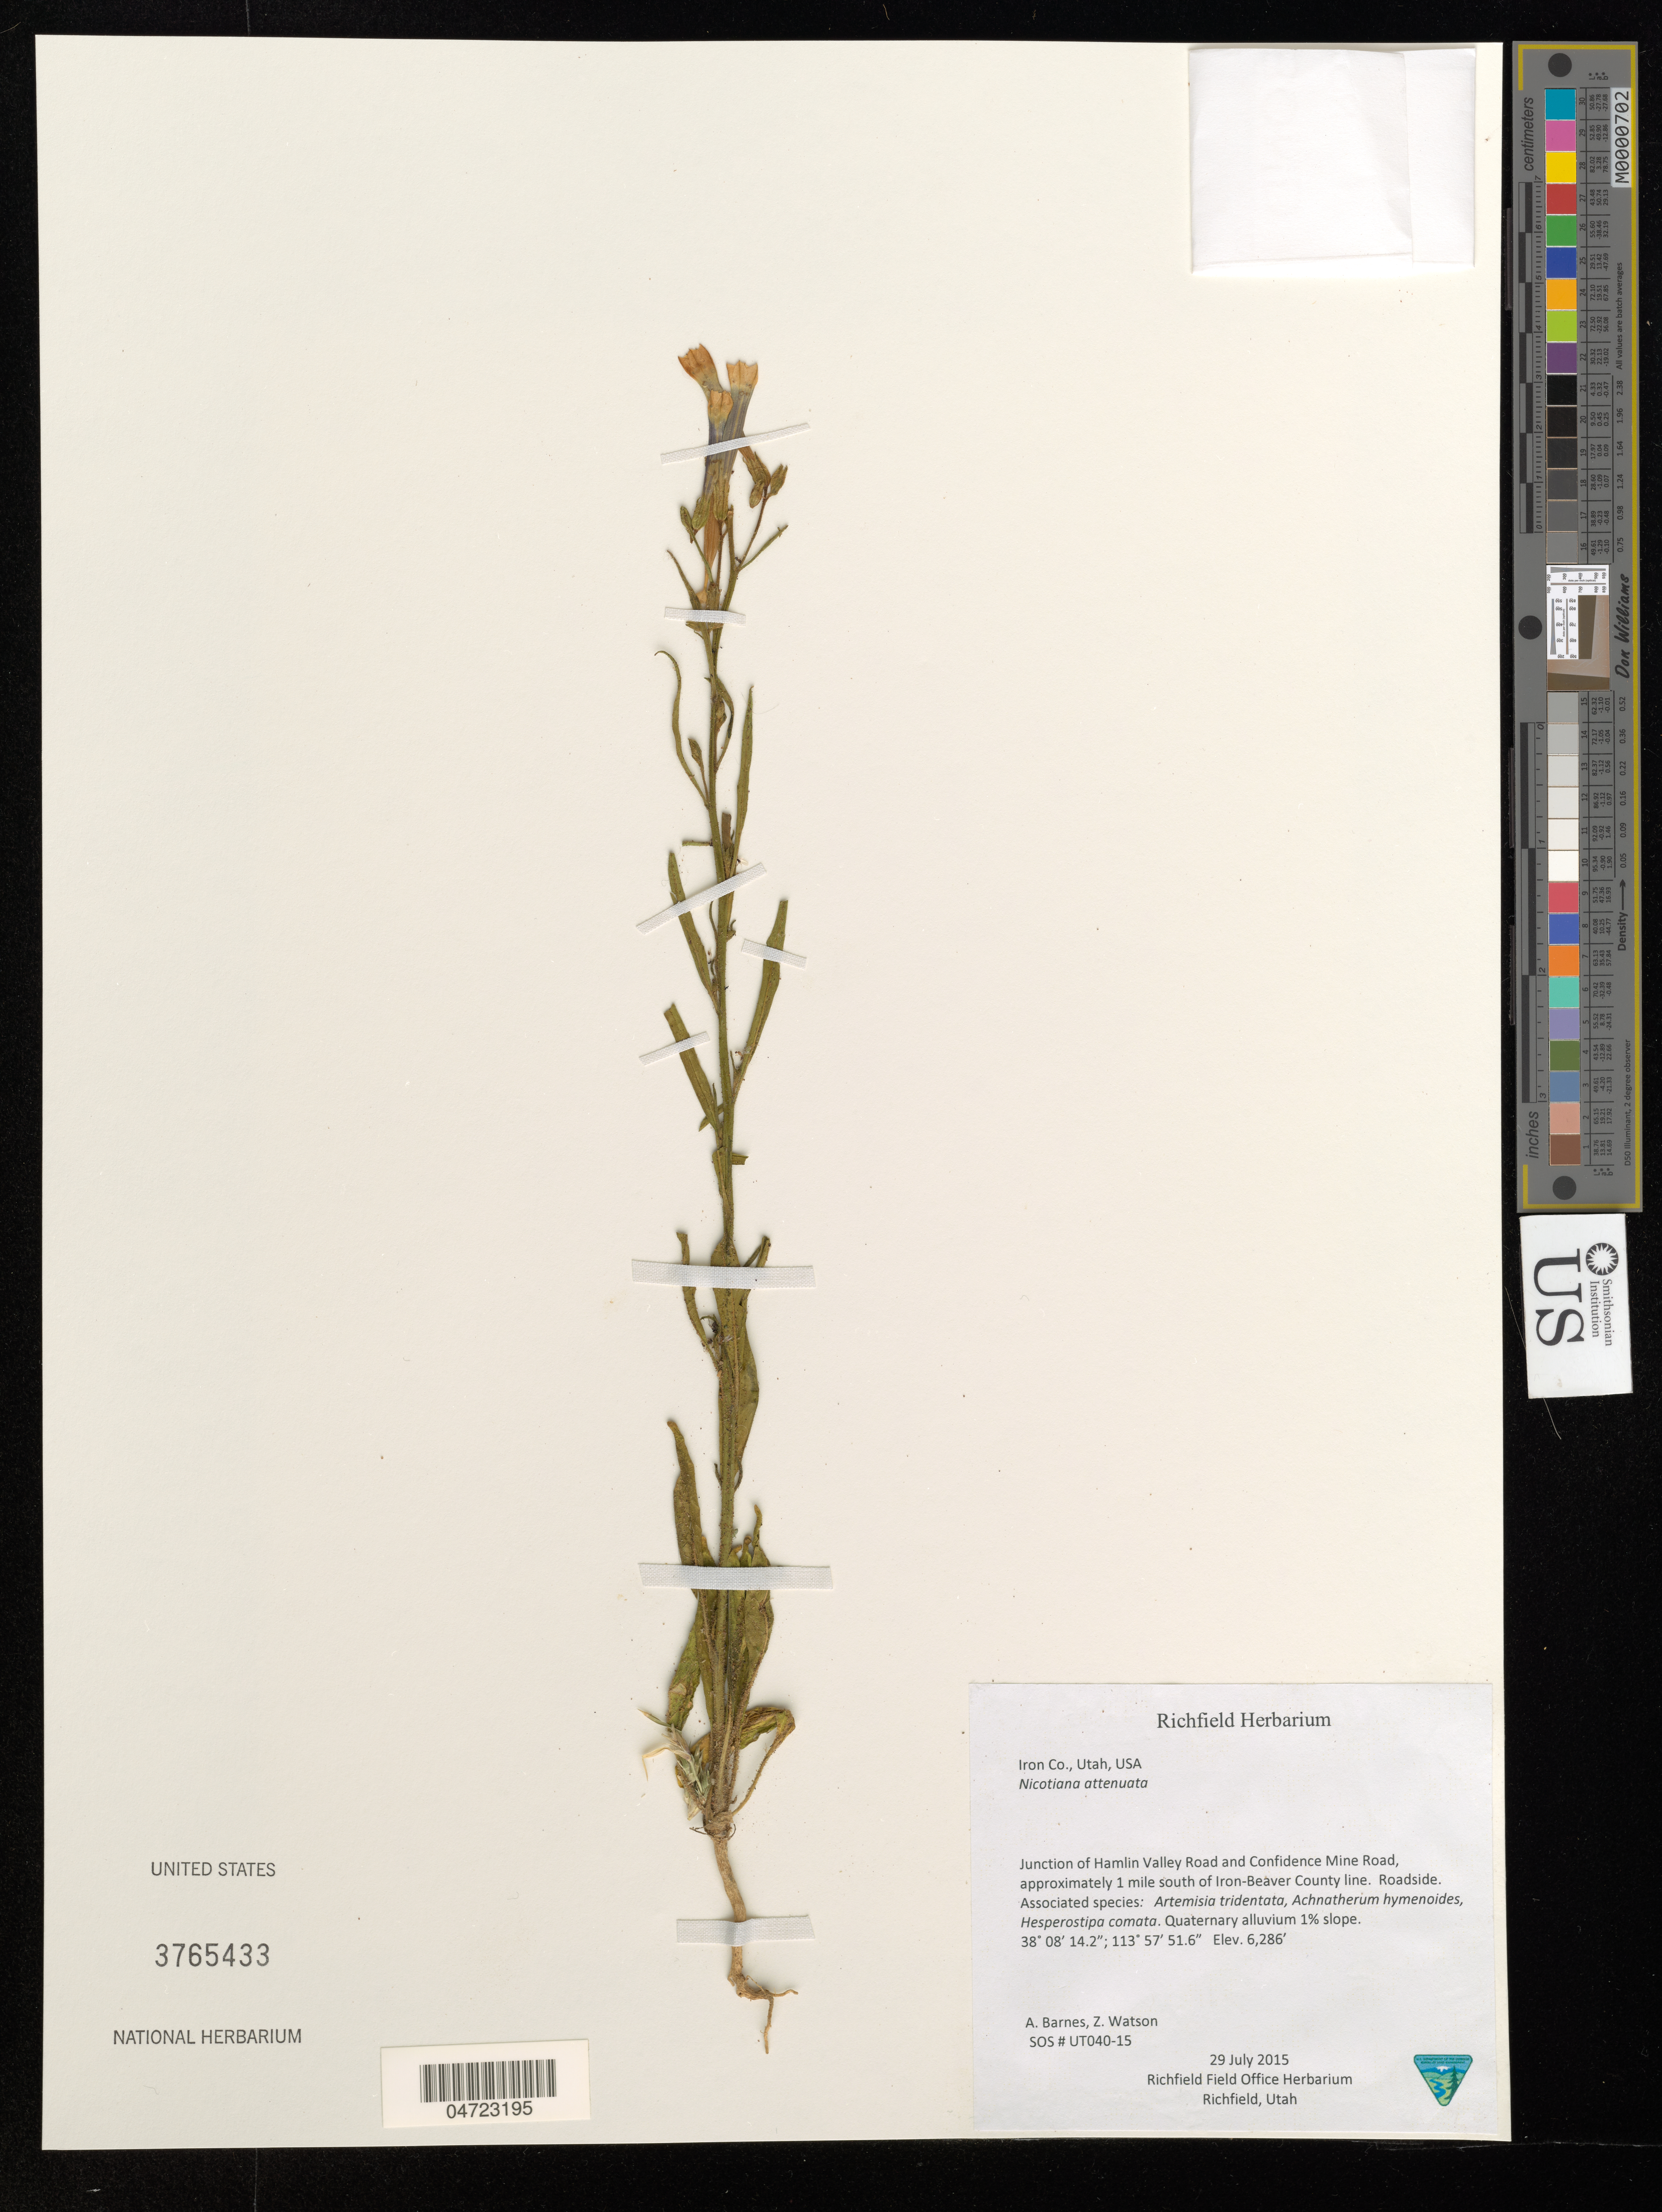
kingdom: Plantae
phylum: Tracheophyta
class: Magnoliopsida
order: Solanales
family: Solanaceae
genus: Nicotiana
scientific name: Nicotiana attenuata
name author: Torr. ex S. Watson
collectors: A. Barnes & Z. Watson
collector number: UT040-15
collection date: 2015-07-29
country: United States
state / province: Utah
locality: Iron Co. Junction of Hamlin Valley Road and Confidence Mine Road, approximately 1 mile south of Iron-Beaver County line. Roadside.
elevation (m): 1916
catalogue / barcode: US 3765433